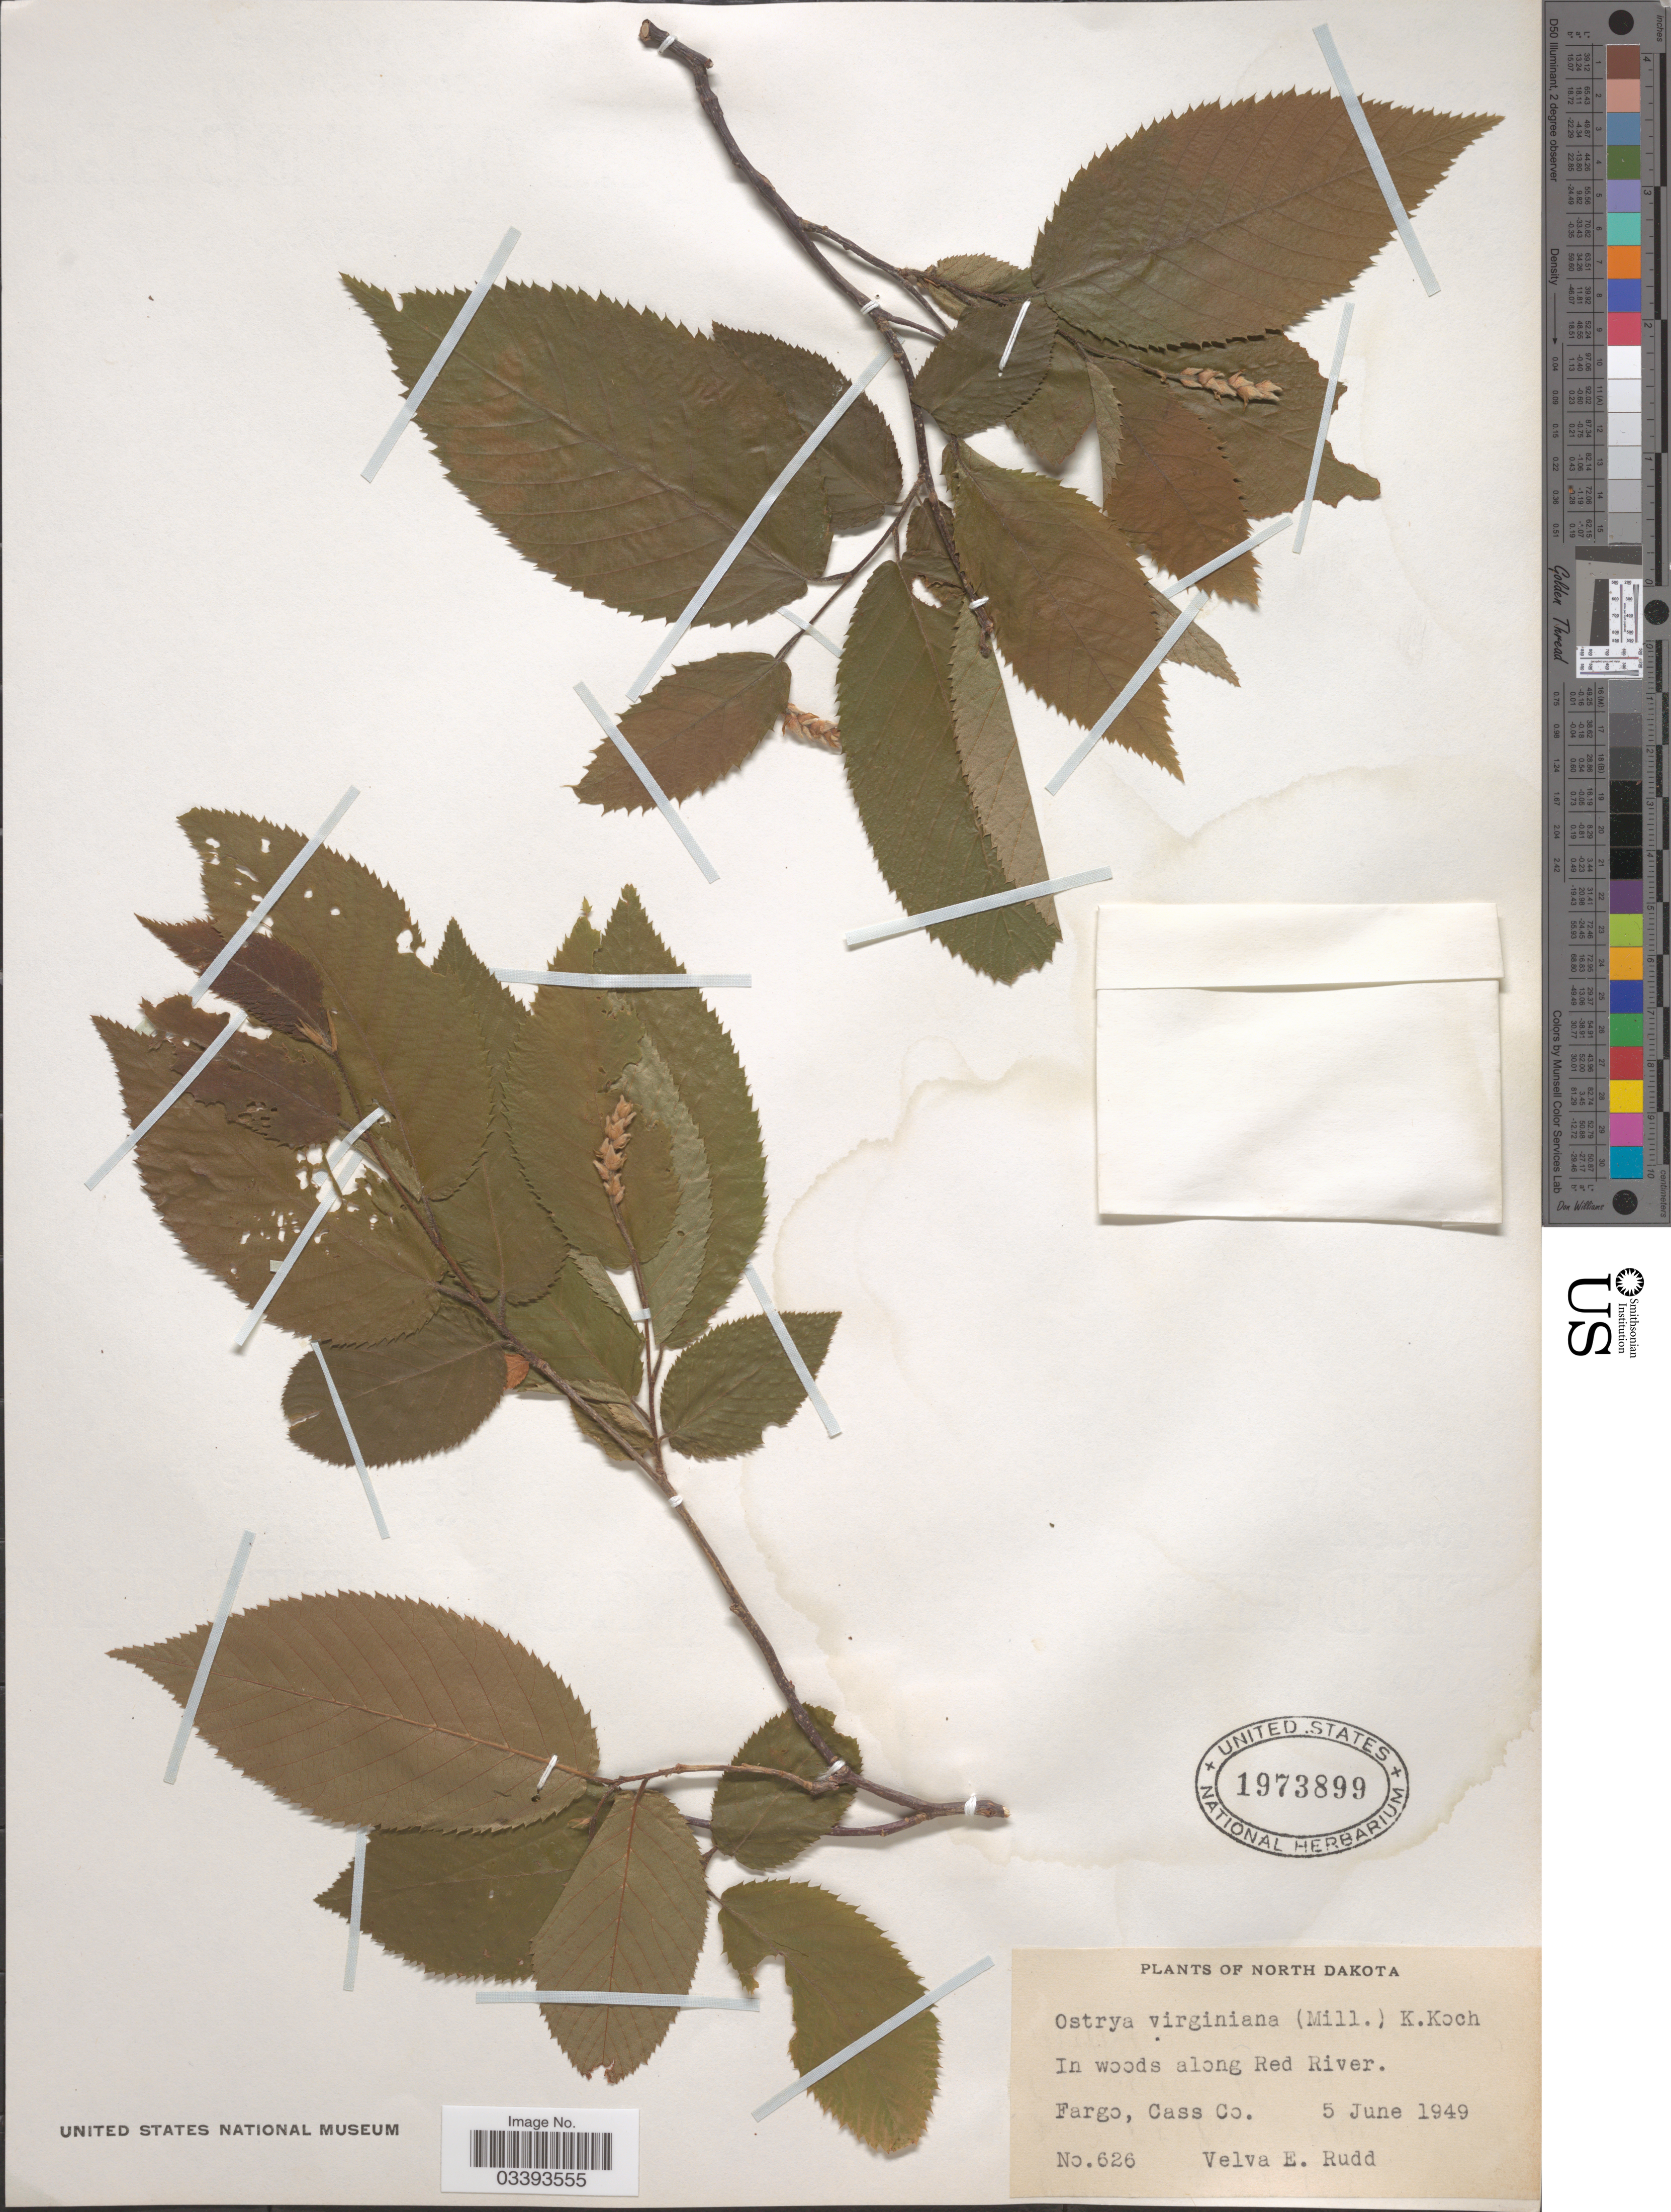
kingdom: Plantae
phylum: Tracheophyta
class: Magnoliopsida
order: Fagales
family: Betulaceae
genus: Ostrya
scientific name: Ostrya virginiana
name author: (Mill.) K. Koch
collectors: V. E. Rudd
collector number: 626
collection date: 1949-06-05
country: United States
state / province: North Dakota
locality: In woods along Red River. Fargo, Cass Co.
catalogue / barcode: US 1973899